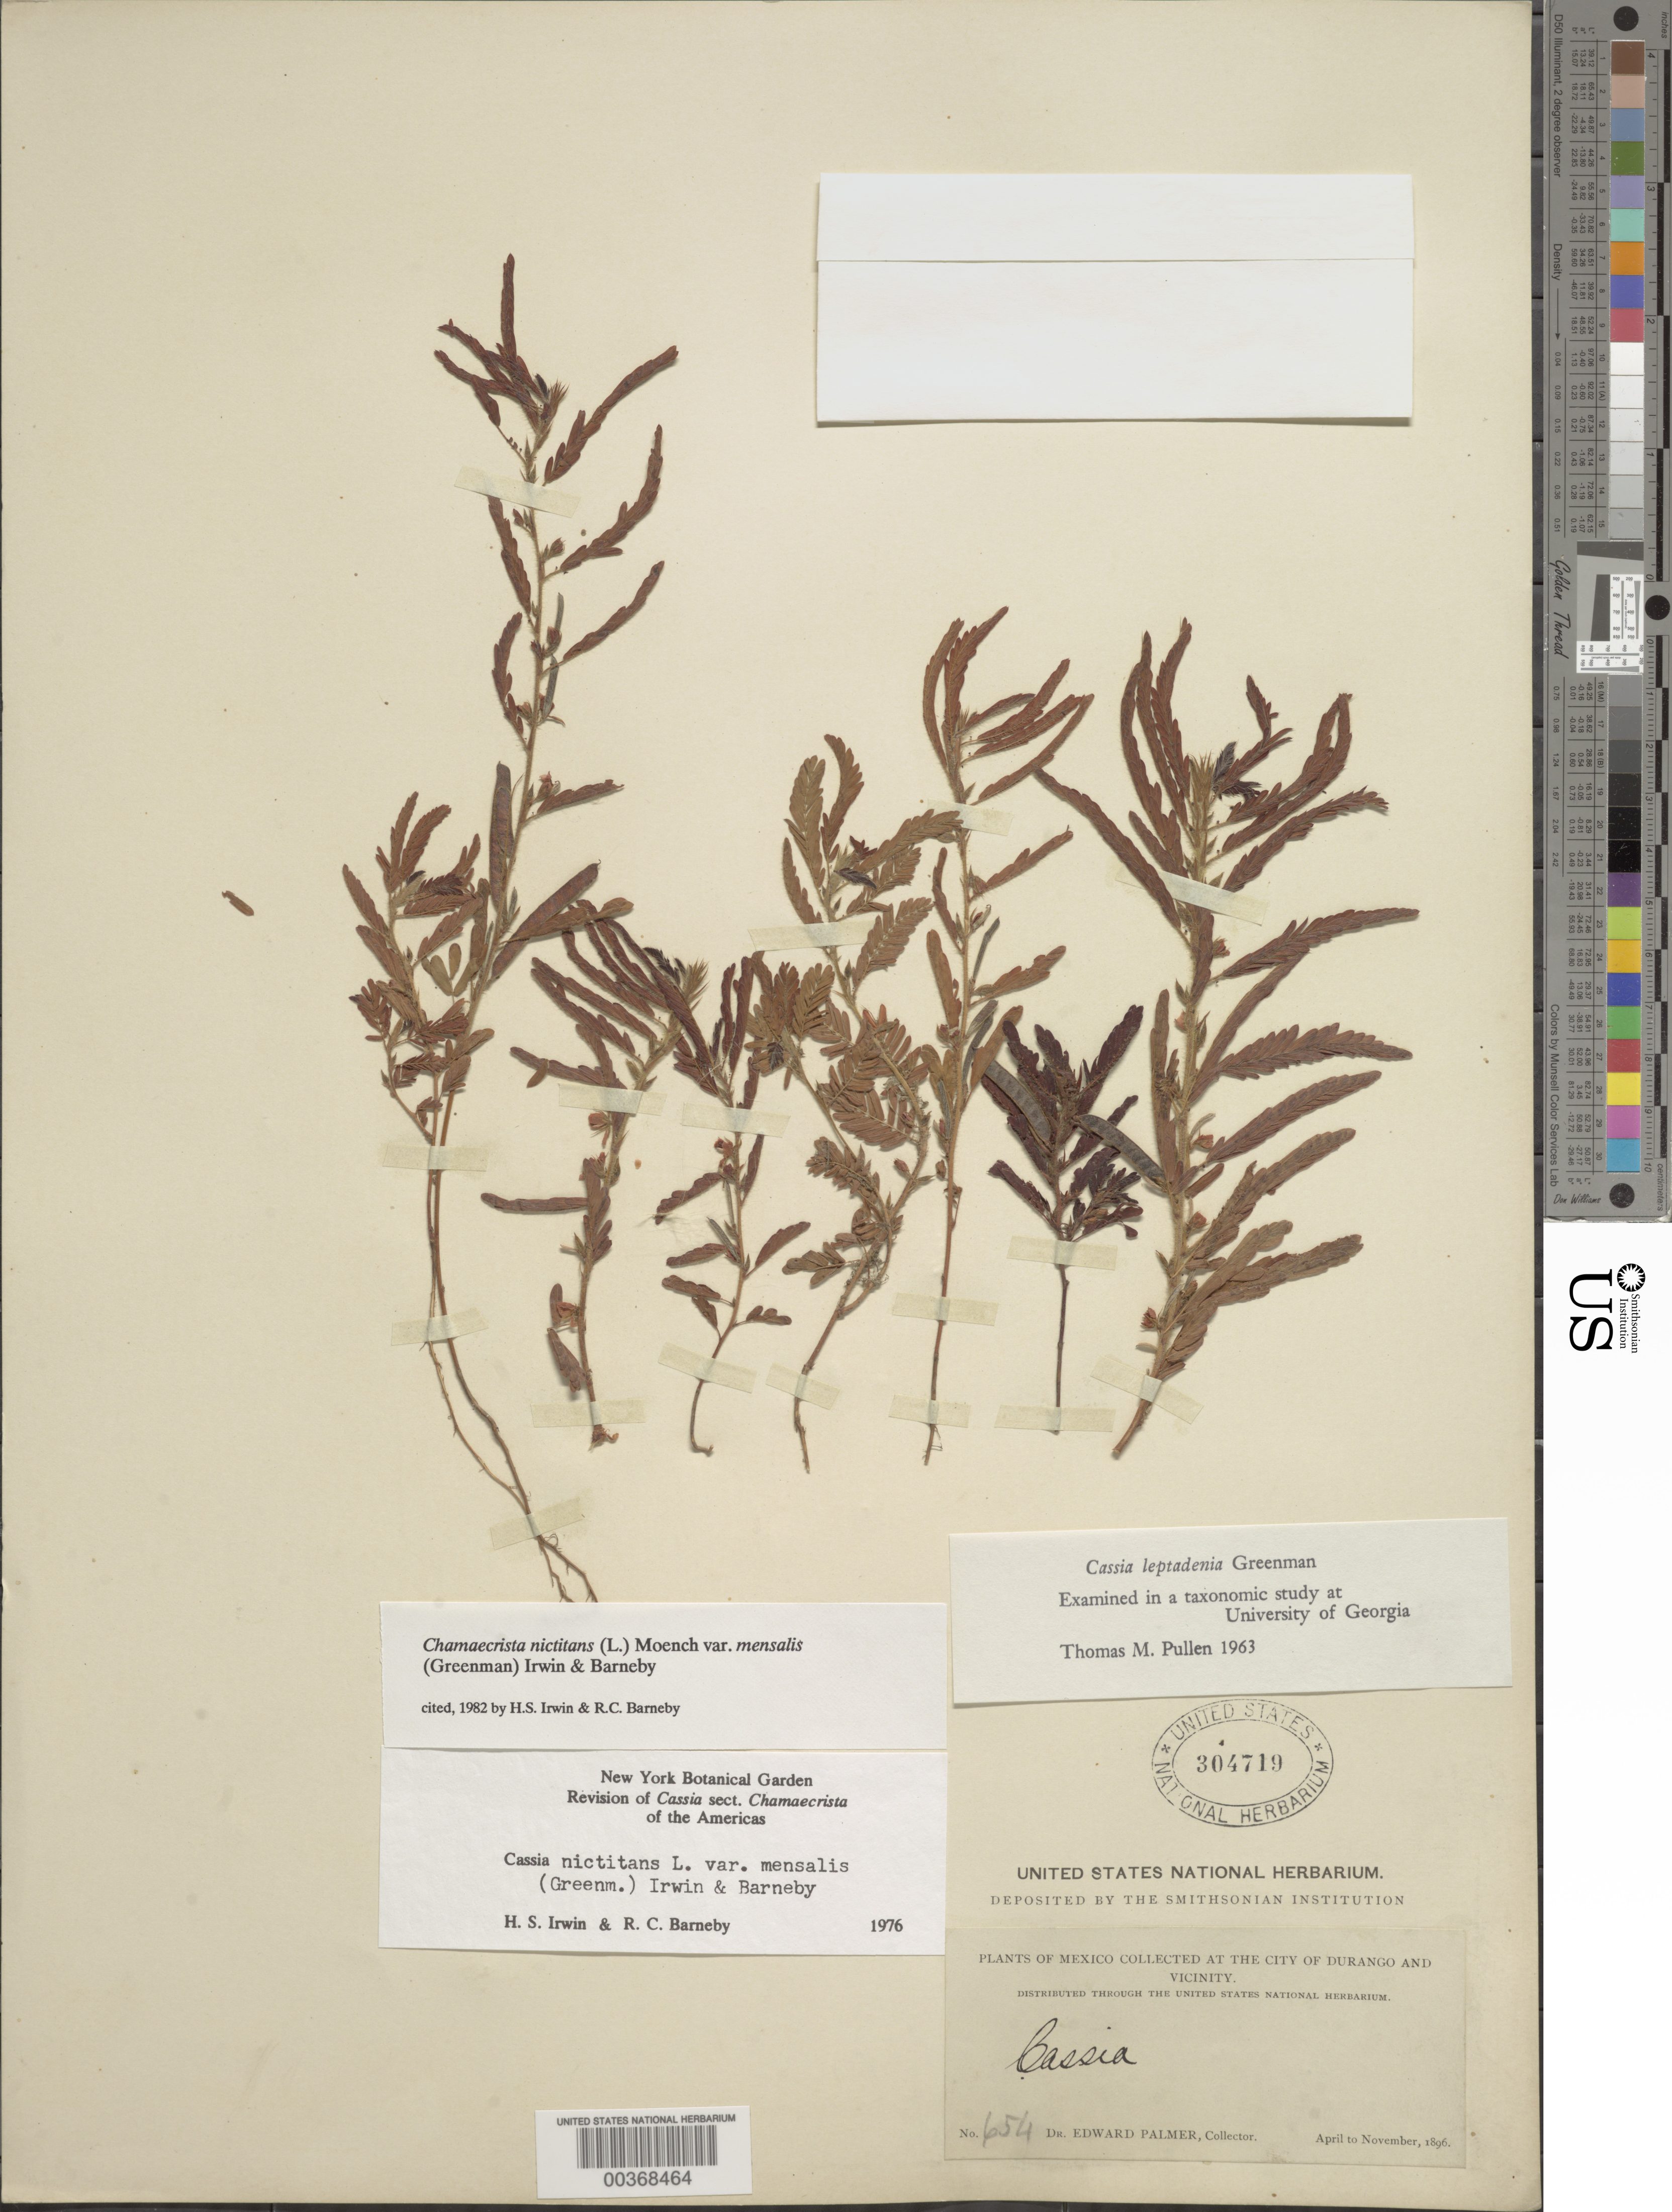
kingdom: Plantae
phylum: Tracheophyta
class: Magnoliopsida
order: Fabales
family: Fabaceae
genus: Chamaecrista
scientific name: Chamaecrista nictitans var. mensalis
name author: (Greenm.) H.S. Irwin & Barneby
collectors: E. Palmer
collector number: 654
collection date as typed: Apr 1896 to -- Nov 1896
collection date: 1896-04/1896-11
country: Mexico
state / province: Durango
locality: Durango and vicinity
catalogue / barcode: US 304719